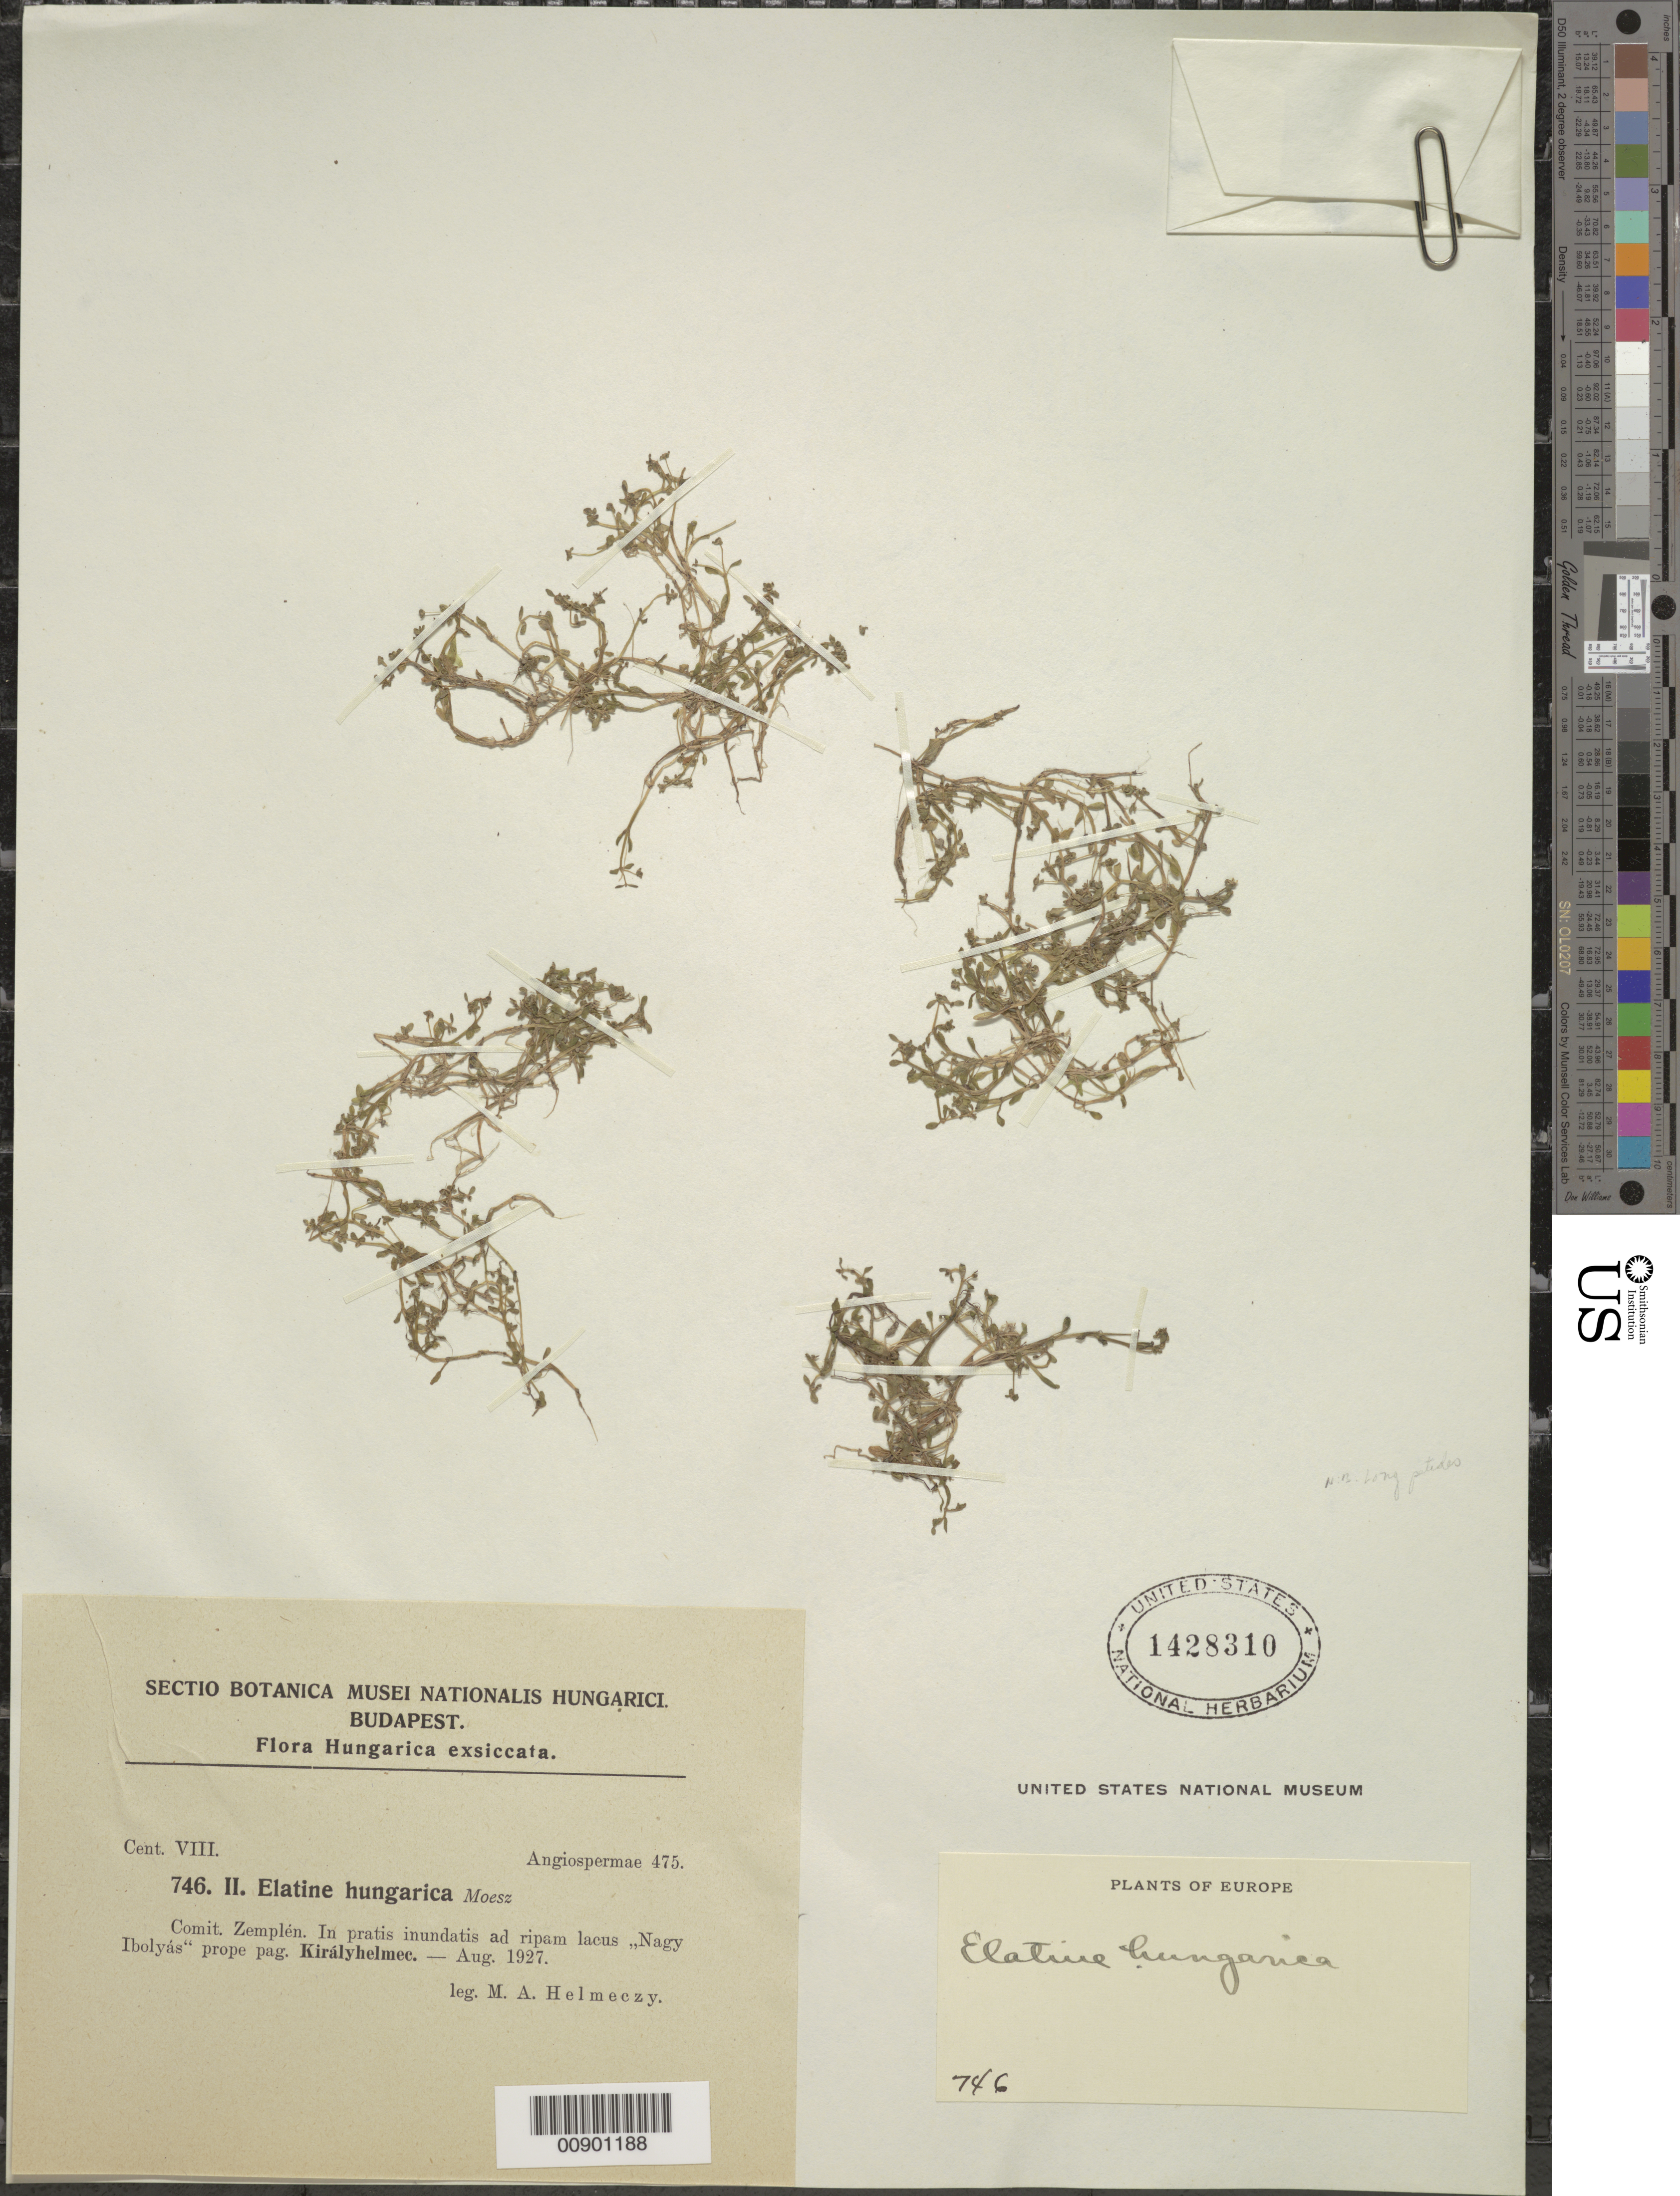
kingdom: Plantae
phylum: Tracheophyta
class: Magnoliopsida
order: Malpighiales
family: Elatinaceae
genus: Elatine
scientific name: Elatine hungarica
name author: Moesz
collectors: M. Helmeczy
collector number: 746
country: Hungary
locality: Zemplen, Nagy Ibolyas near pag. Kiralyhelmee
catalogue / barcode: US 1428310